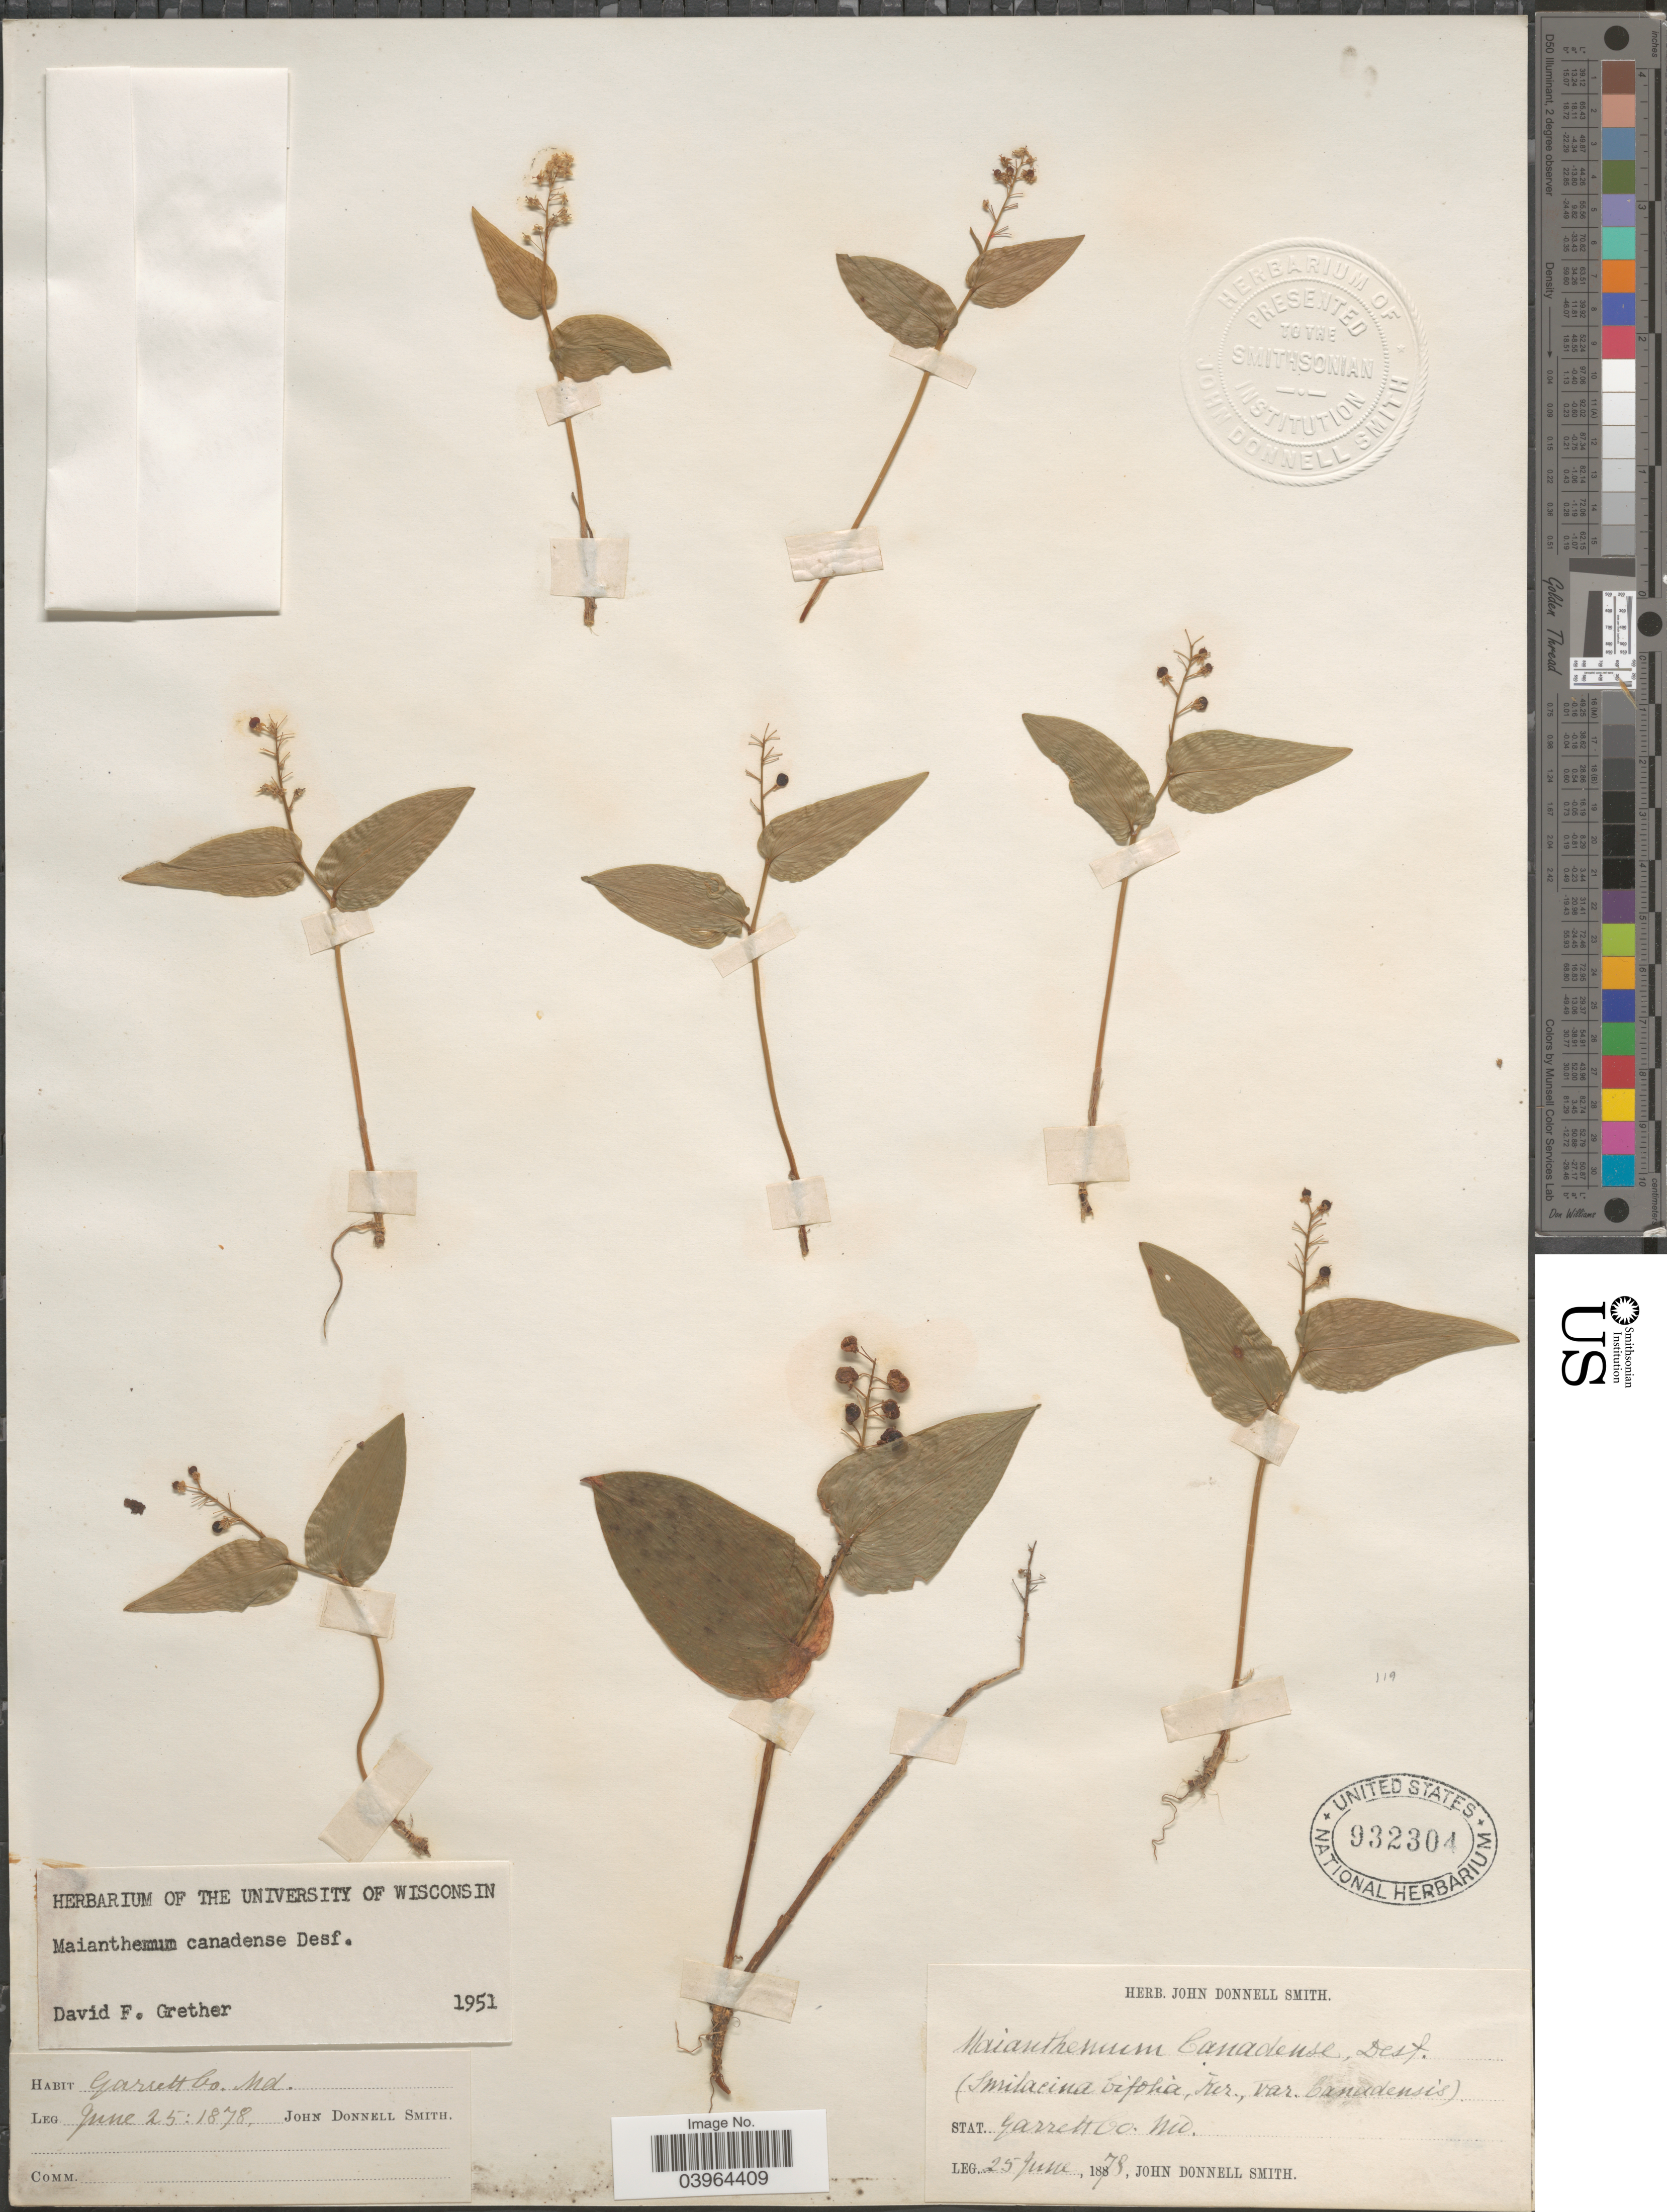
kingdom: Plantae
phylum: Tracheophyta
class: Liliopsida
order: Asparagales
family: Asparagaceae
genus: Maianthemum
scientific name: Maianthemum canadense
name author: Desf.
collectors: J. Donnell Smith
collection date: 1878-06-25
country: United States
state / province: Maryland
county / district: Garrett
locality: Garrett Co.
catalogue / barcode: US 932304